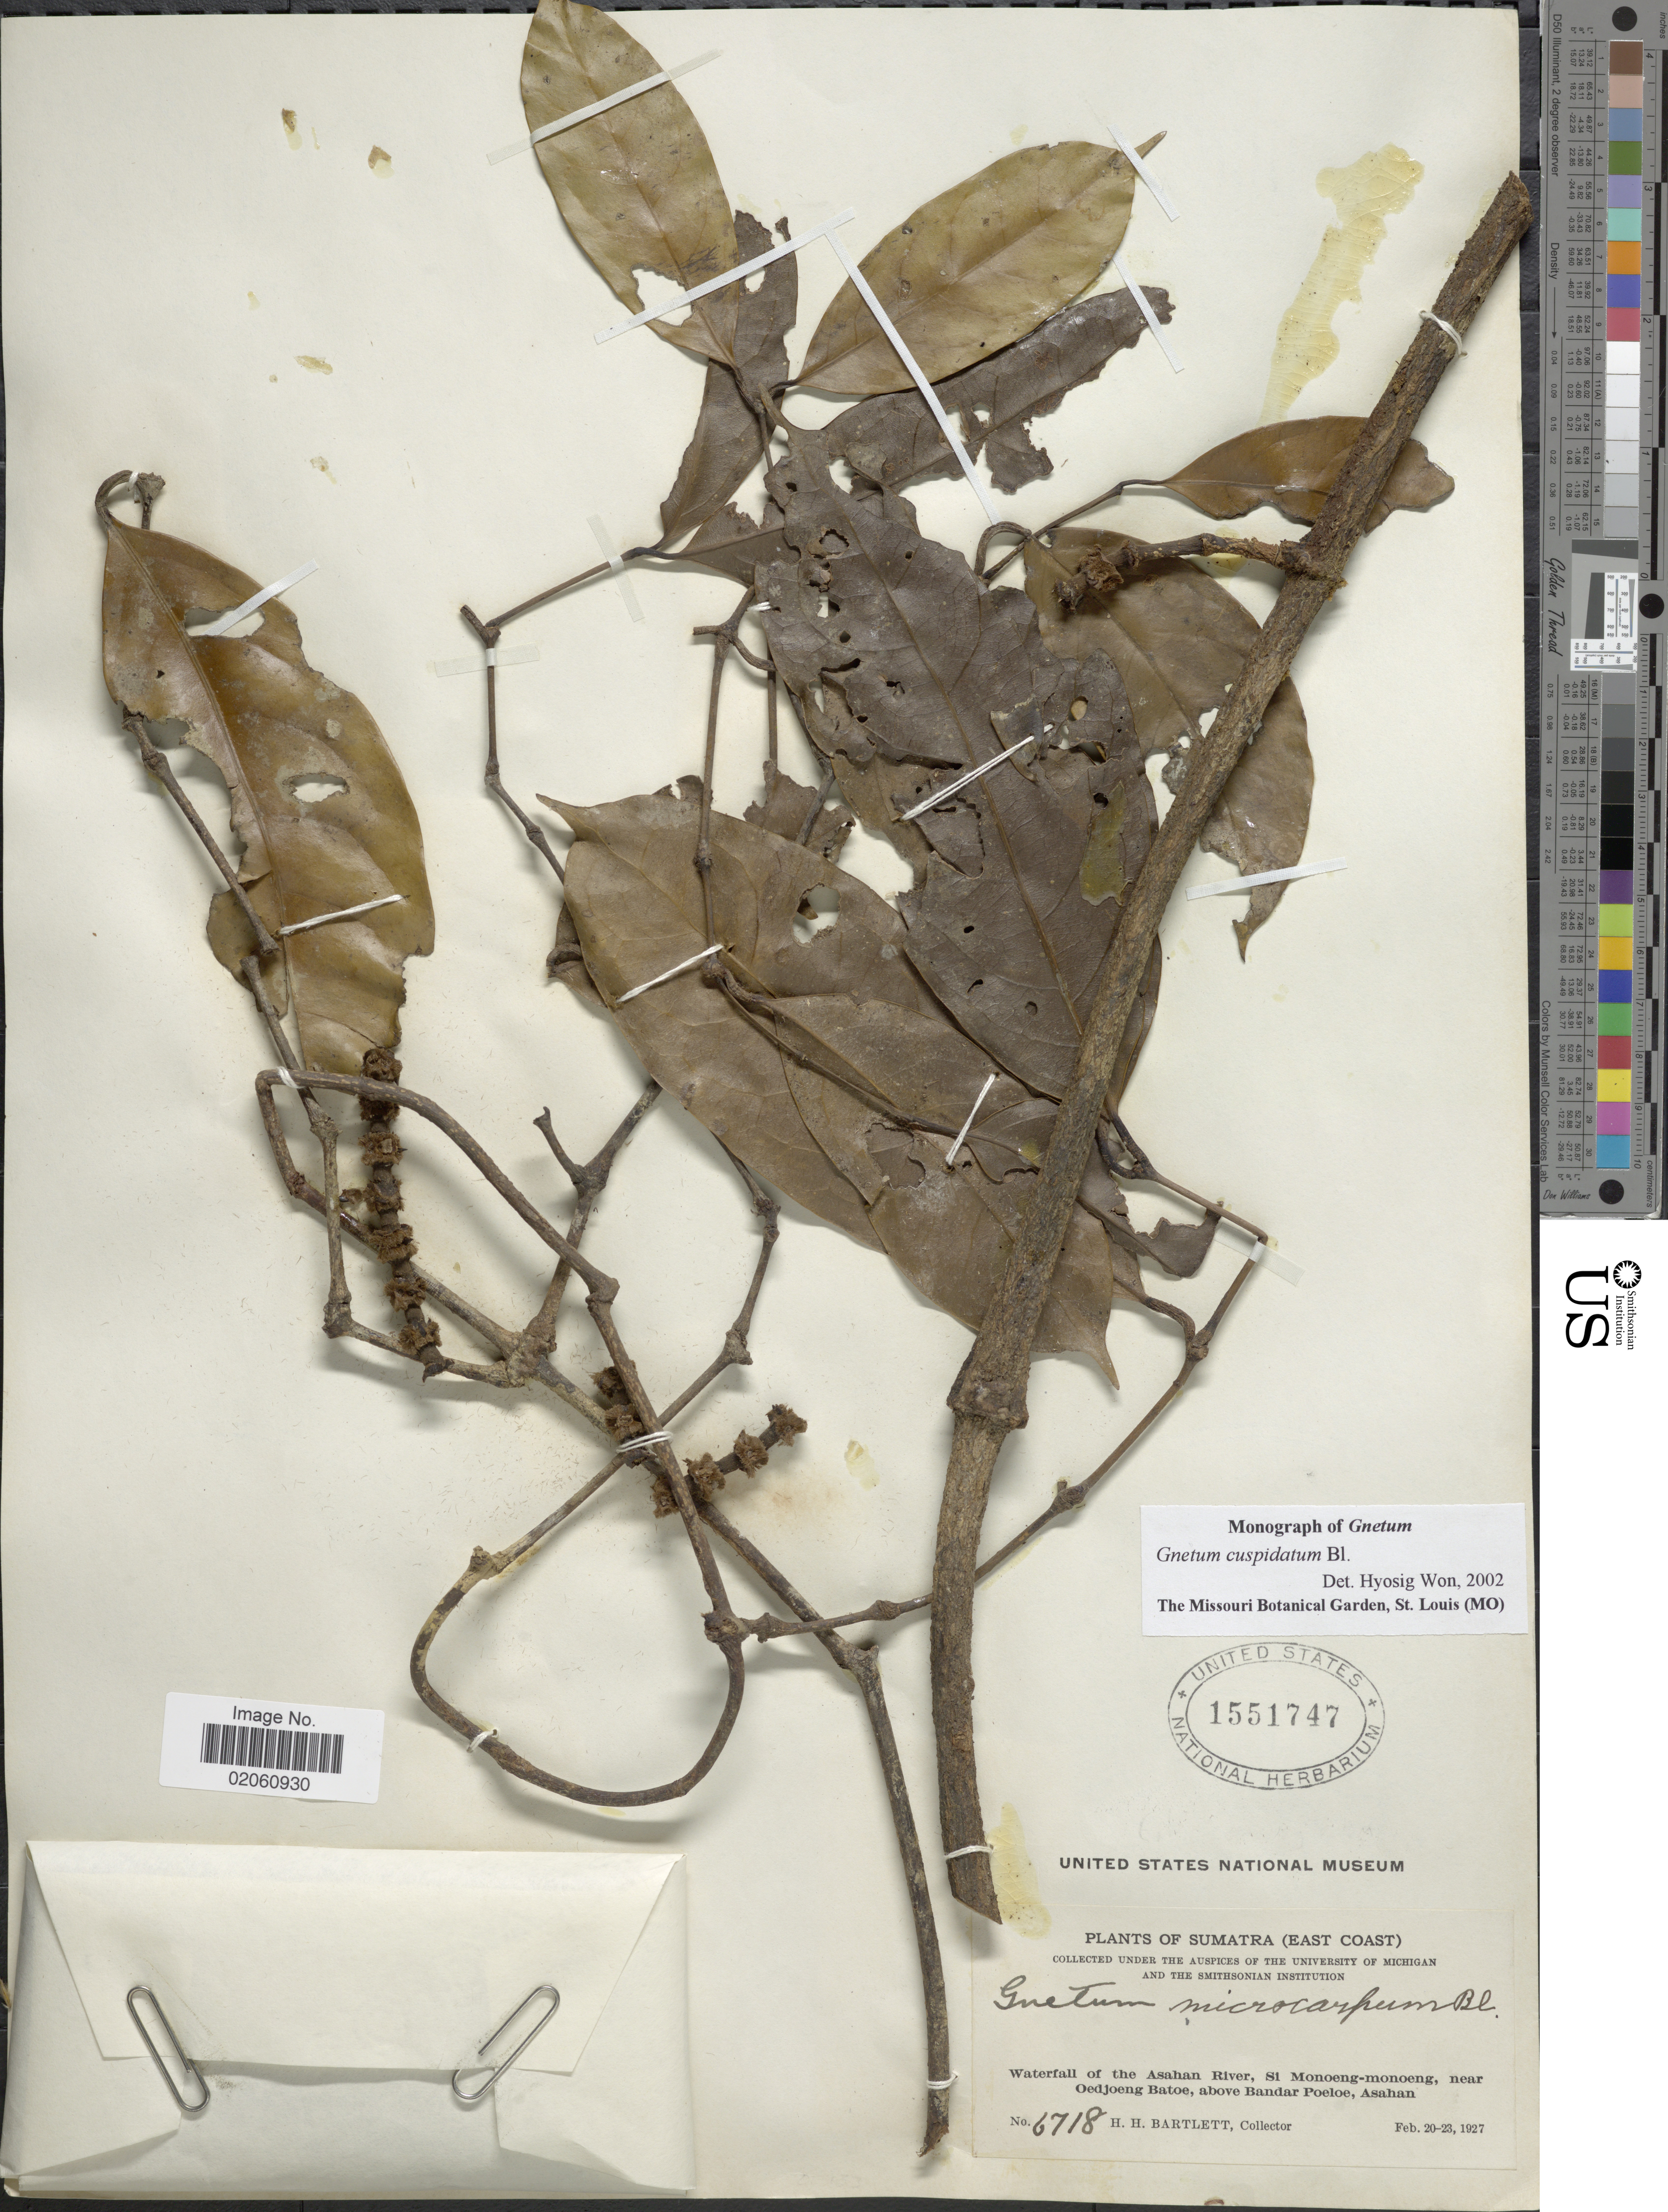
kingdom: Plantae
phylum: Tracheophyta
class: Gnetopsida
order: Gnetales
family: Gnetaceae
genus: Gnetum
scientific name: Gnetum cuspidatum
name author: Blume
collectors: H. H. Bartlett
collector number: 6718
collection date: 1927-02-20/1927-02-23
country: Indonesia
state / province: Sumatra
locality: (East Coast), Waterfall of the Asahan River, Si Monoeng-monoeng, near Oedjoeng Batoe, above Bandar Poeloe, Asahan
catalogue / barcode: US 1551747